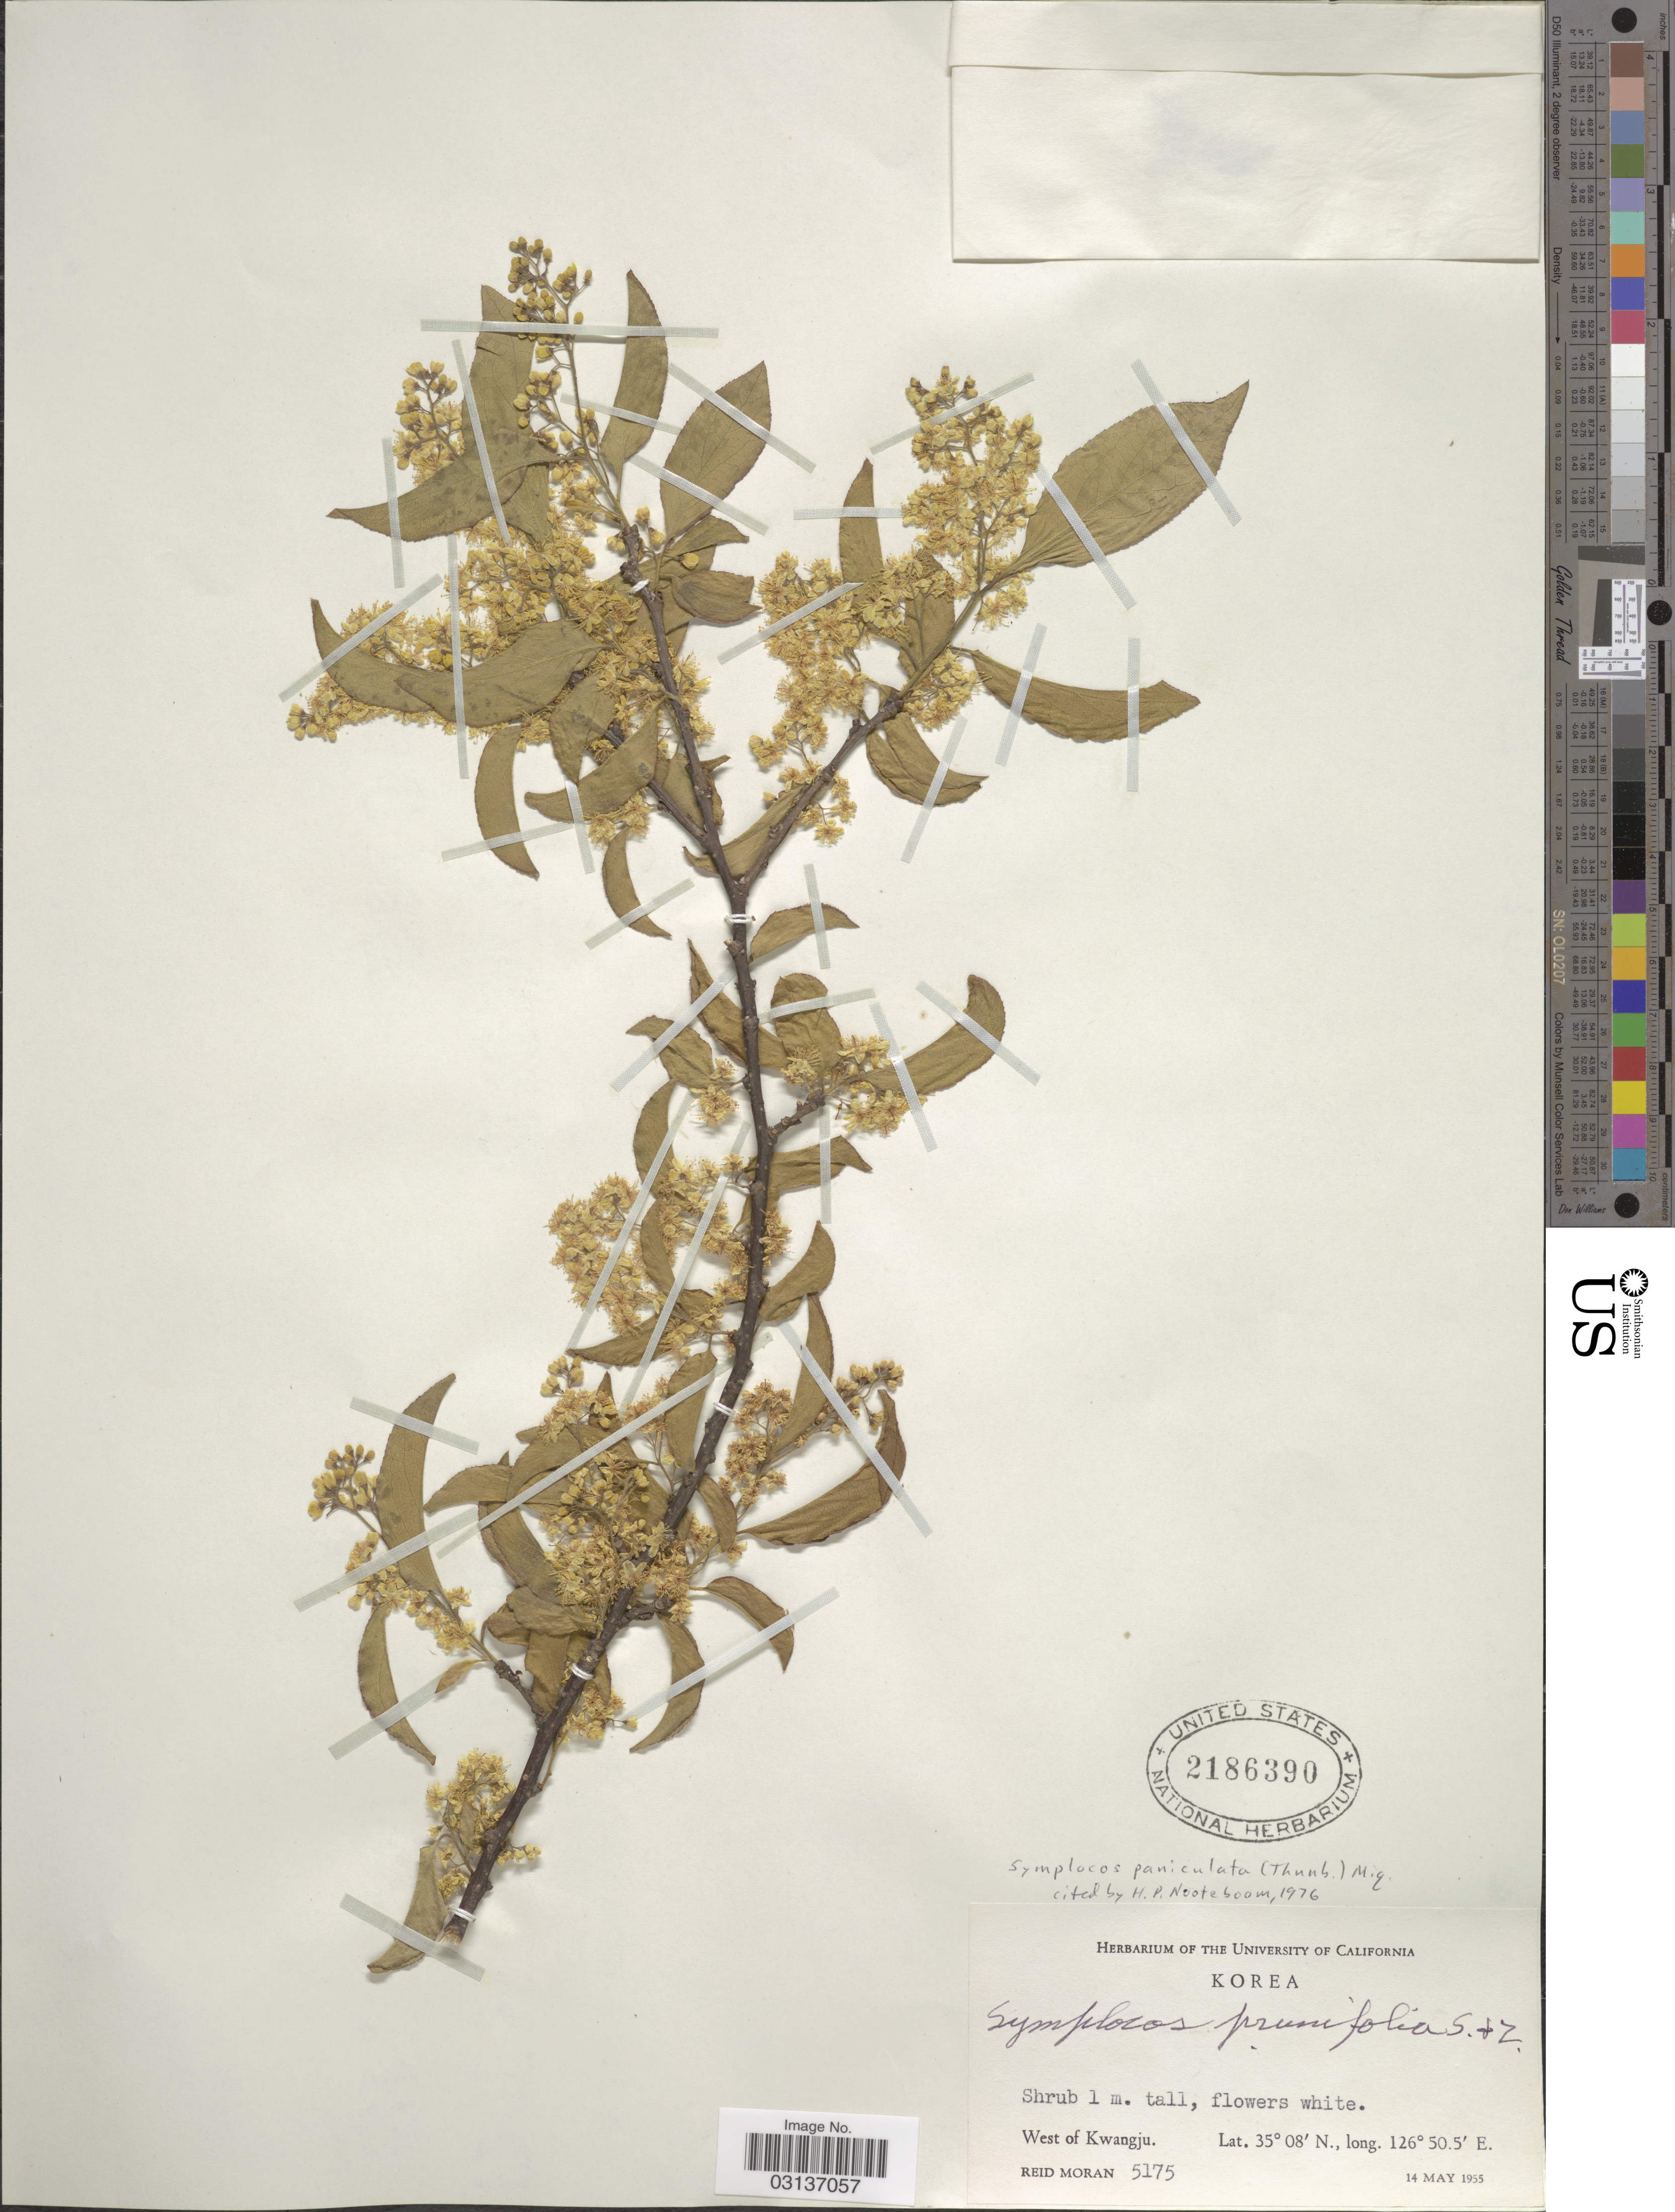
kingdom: Plantae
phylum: Tracheophyta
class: Magnoliopsida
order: Ericales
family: Symplocaceae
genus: Symplocos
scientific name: Symplocos paniculata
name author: Miq.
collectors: R. Moran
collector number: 5175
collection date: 1955-05-14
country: South Korea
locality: West of Kwangju.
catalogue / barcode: US 2186390